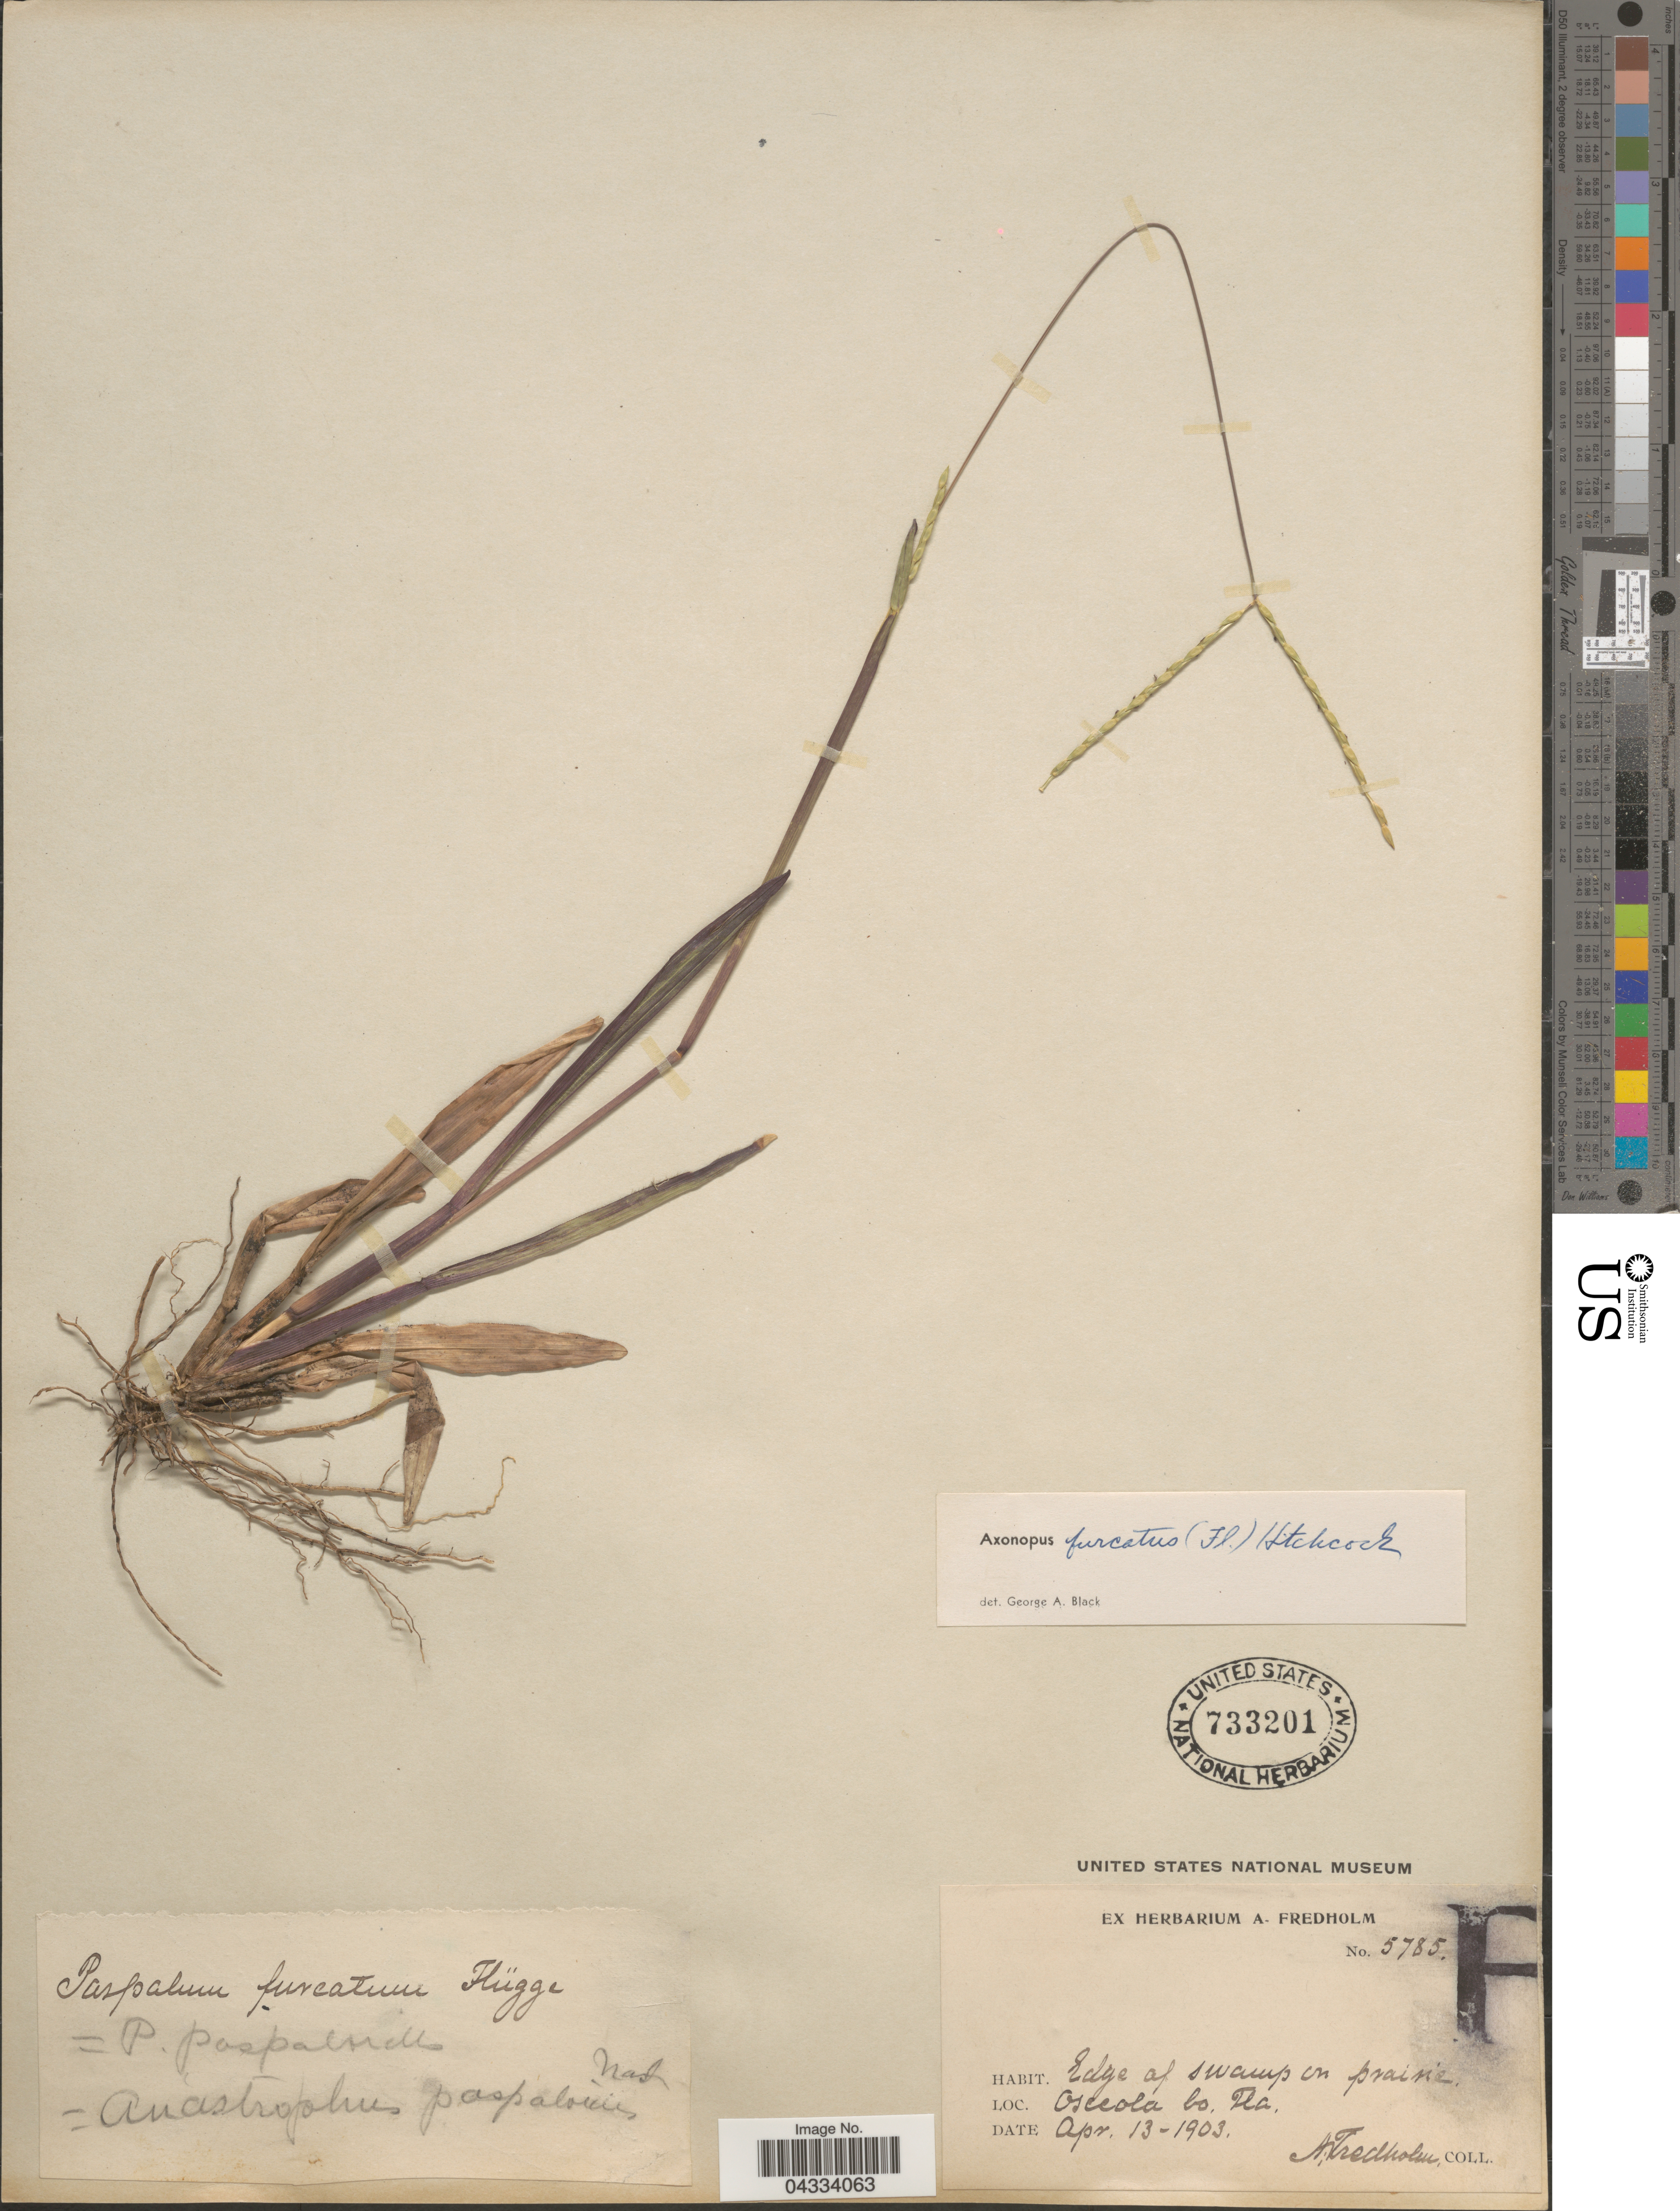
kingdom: Plantae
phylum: Tracheophyta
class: Liliopsida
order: Poales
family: Poaceae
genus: Axonopus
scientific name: Axonopus furcatus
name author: (Flüggé) Hitchc.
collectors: A. Fredholm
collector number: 5785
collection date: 1903-04-13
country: United States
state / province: Florida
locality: Edge of swamp on prairie. Osceola Co.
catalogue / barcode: US 733201